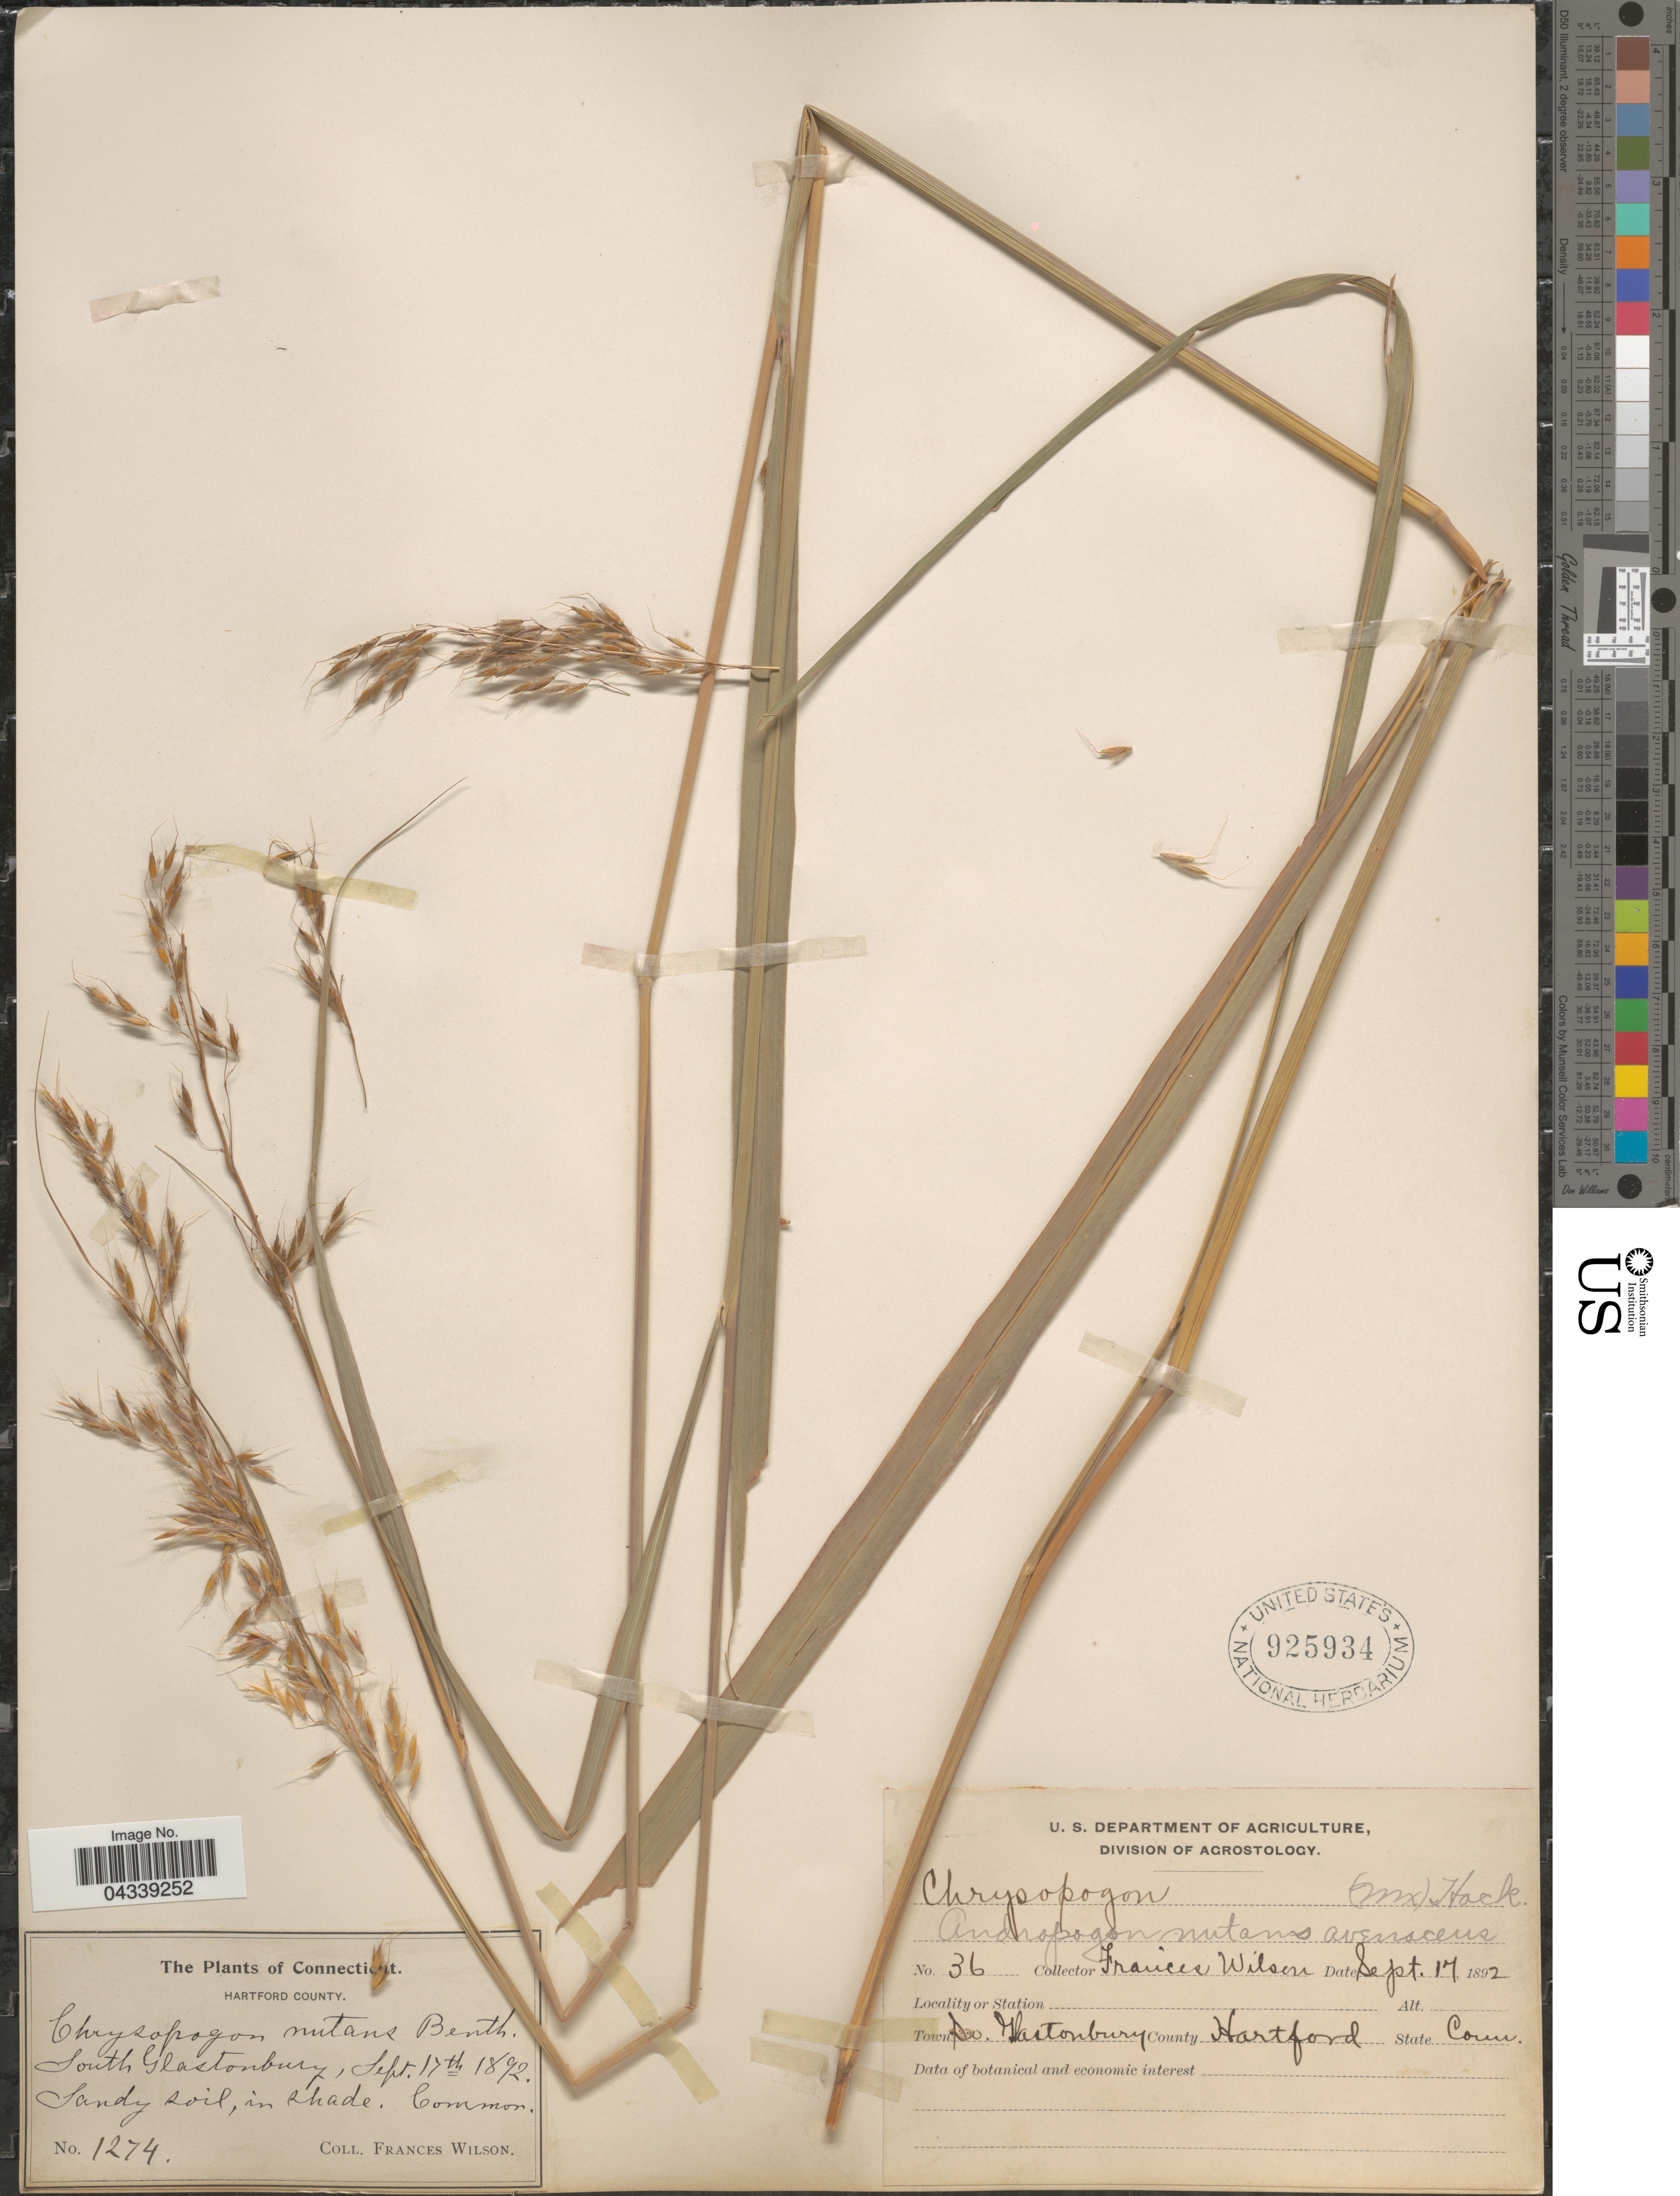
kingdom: Plantae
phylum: Tracheophyta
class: Liliopsida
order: Poales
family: Poaceae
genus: Sorghastrum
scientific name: Sorghastrum nutans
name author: (L.) Nash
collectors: F. Wilson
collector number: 1274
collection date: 1892-09-17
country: United States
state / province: Connecticut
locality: Hartford County. South Glastonburg. Town So. Glastonburg. County Hartford.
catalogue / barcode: US 925934